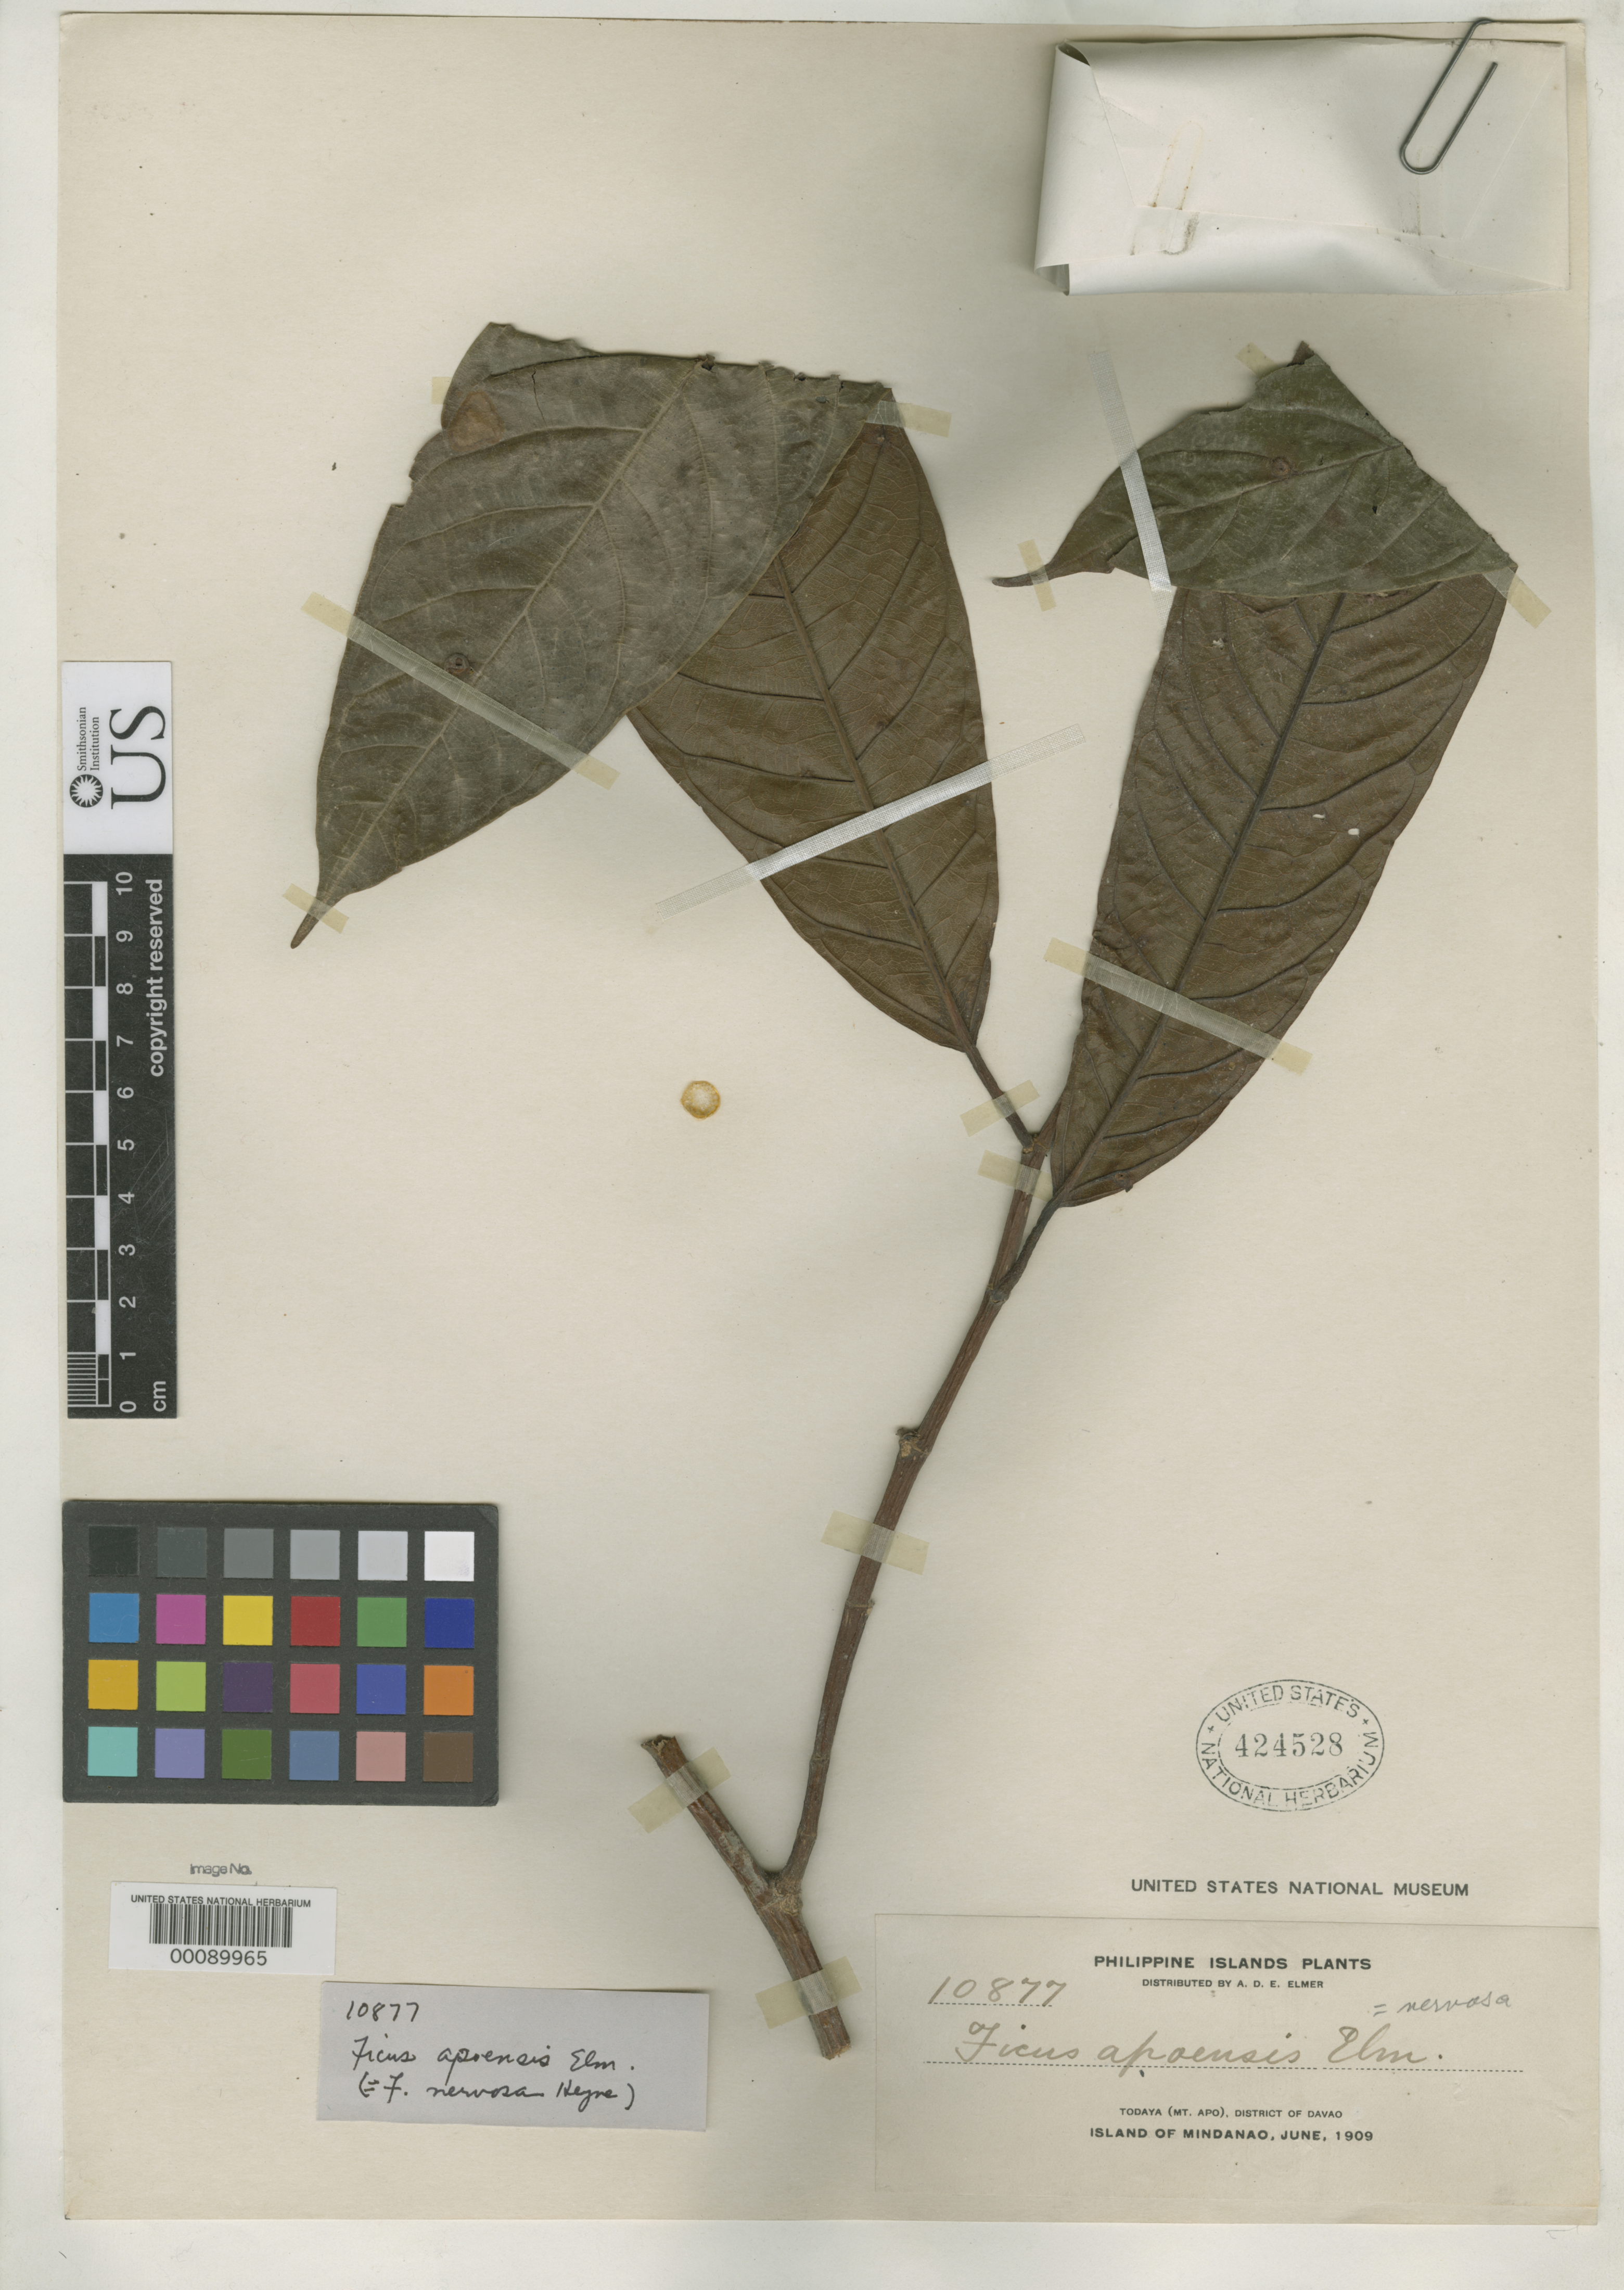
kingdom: Plantae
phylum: Tracheophyta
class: Magnoliopsida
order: Rosales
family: Moraceae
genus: Ficus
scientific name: Ficus apoensis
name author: Elmer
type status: Isosyntype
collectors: A. D. E. Elmer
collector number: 10877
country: Philippines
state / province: Davao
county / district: Davao del Sur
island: Mindanao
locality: Todaya, Mt. Apo.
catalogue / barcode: US 424528